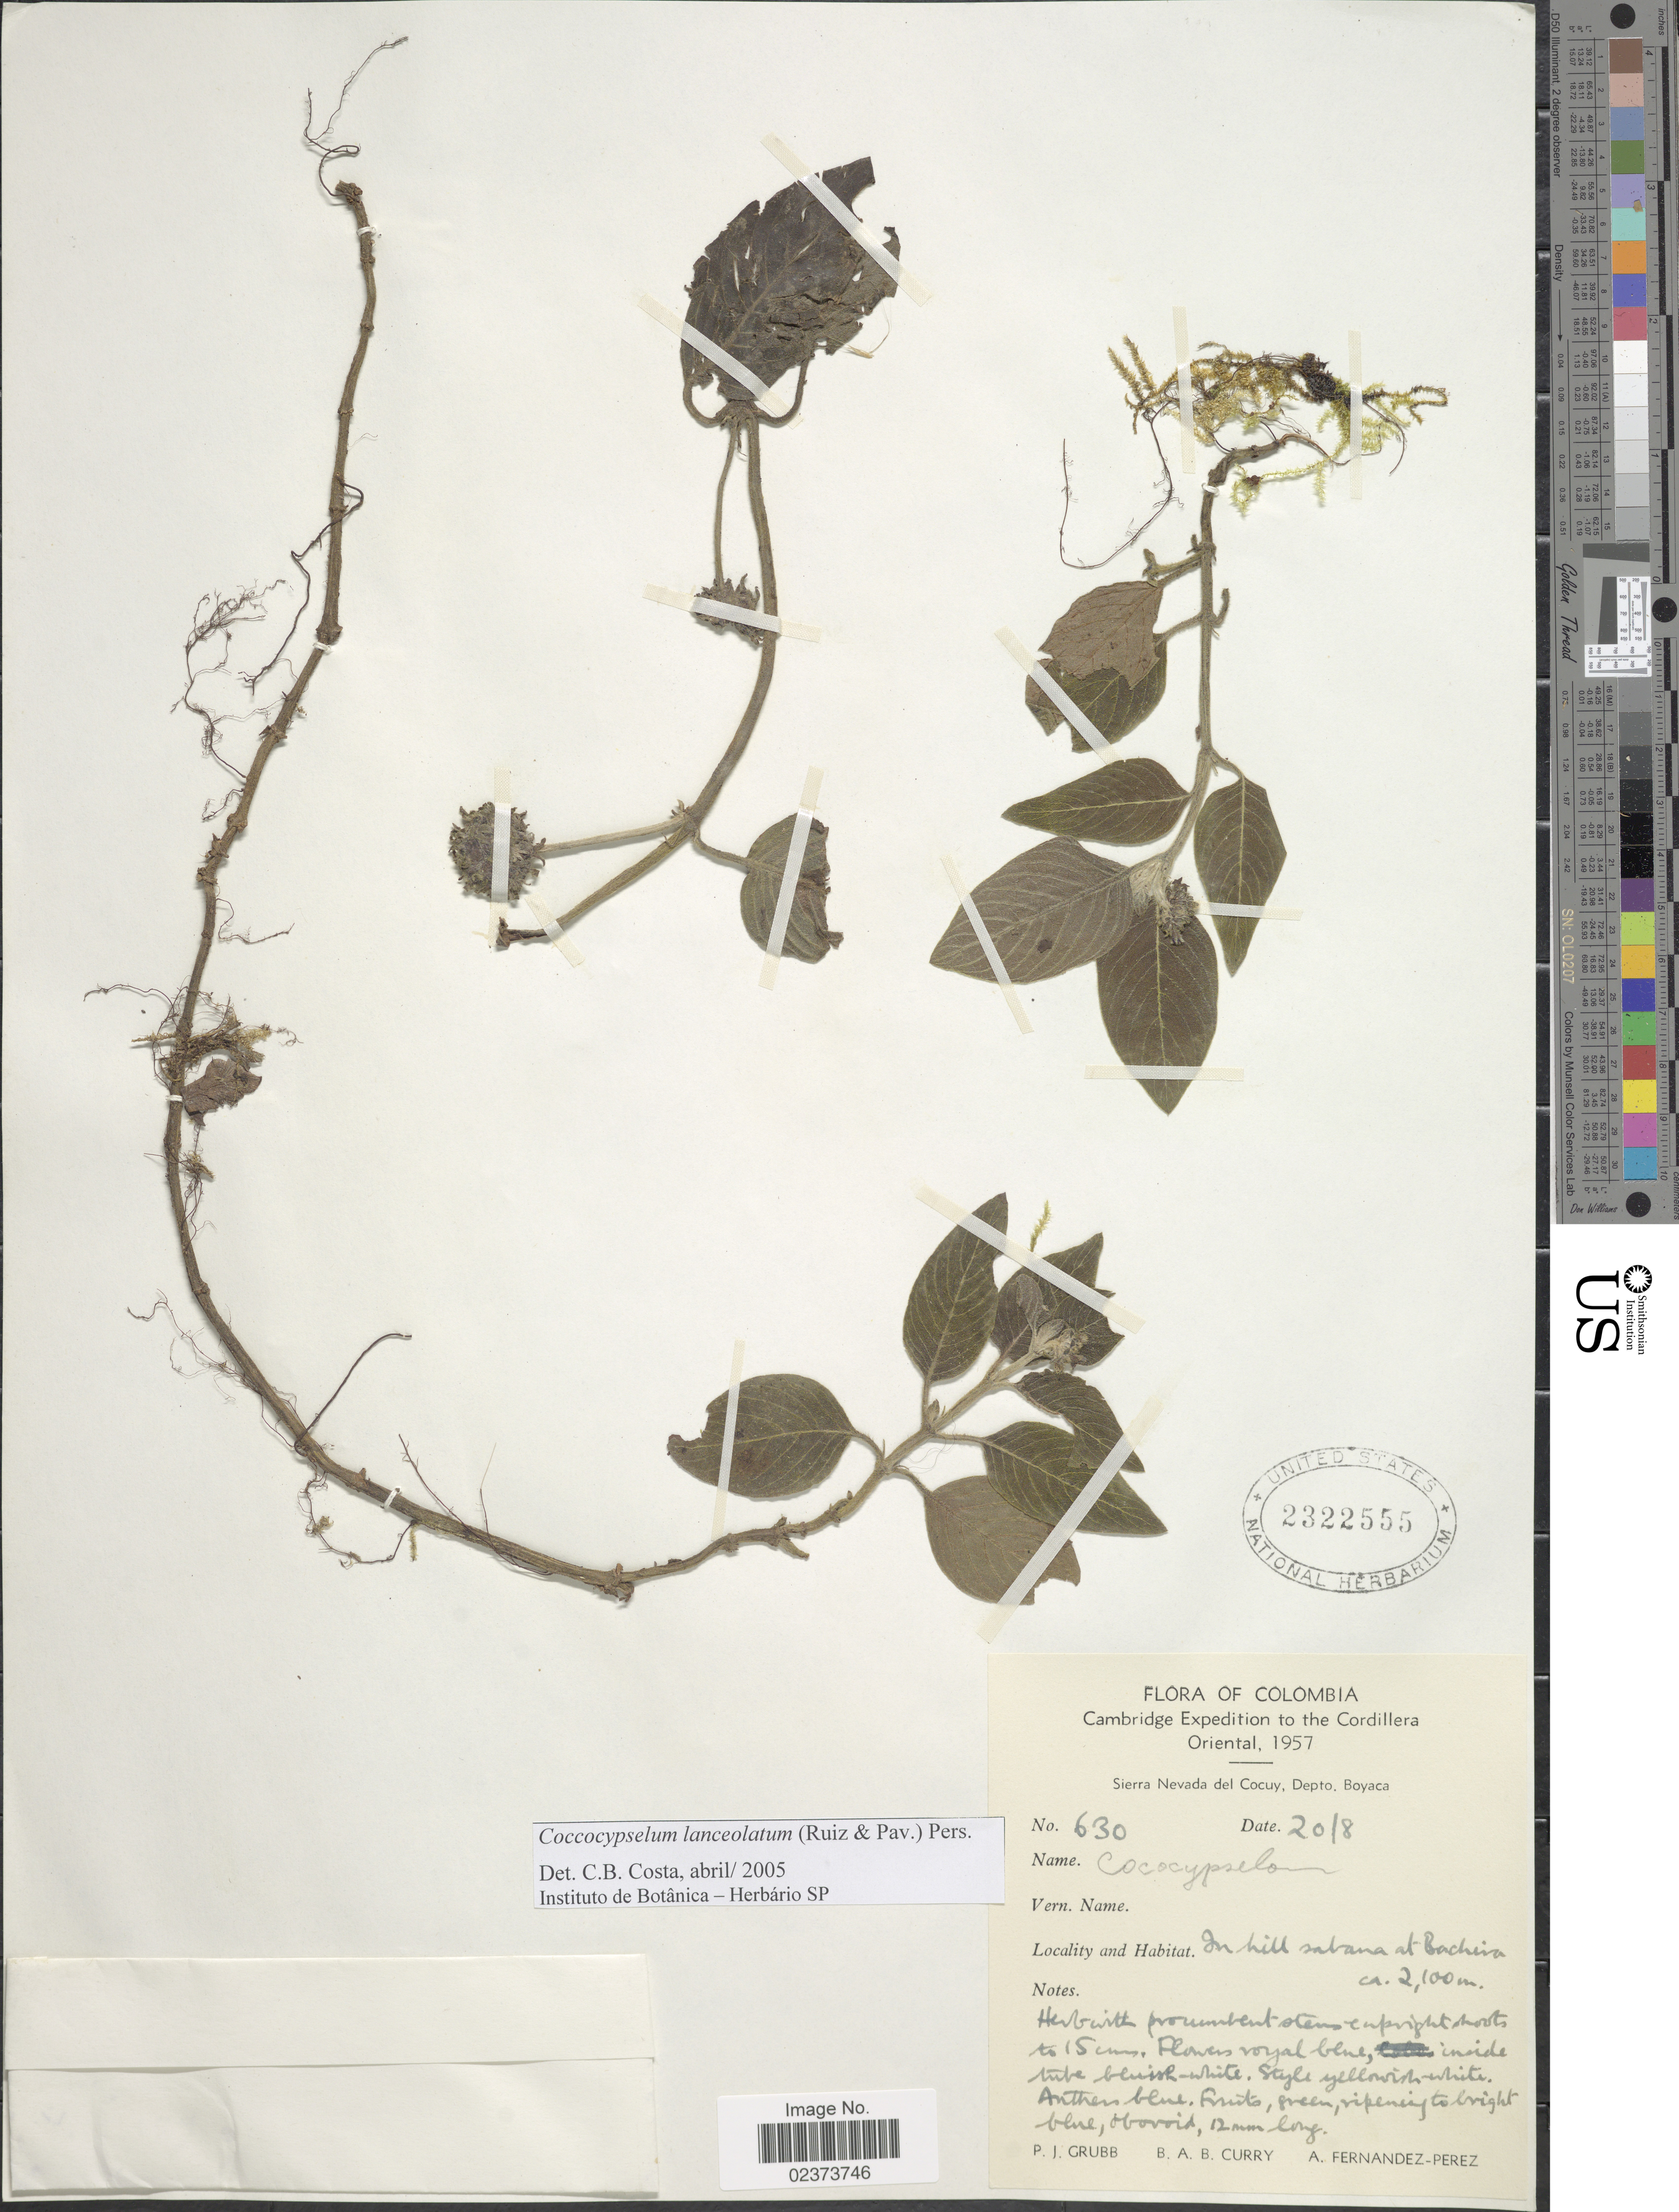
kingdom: Plantae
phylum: Tracheophyta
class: Magnoliopsida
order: Gentianales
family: Rubiaceae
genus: Coccocypselum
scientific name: Coccocypselum lanceolatum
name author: (Ruiz & Pav.) Pers.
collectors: P. J. Grubb, B. A. B. Curry & A. Fernández-Pérez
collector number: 630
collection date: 1957-08-20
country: Colombia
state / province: Boyacá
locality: The Cordillera Oriental, Sierra Nevada del Cocuy, Depto. Boyaca, In hill sabana at Bachira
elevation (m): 2100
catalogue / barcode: US 2322555